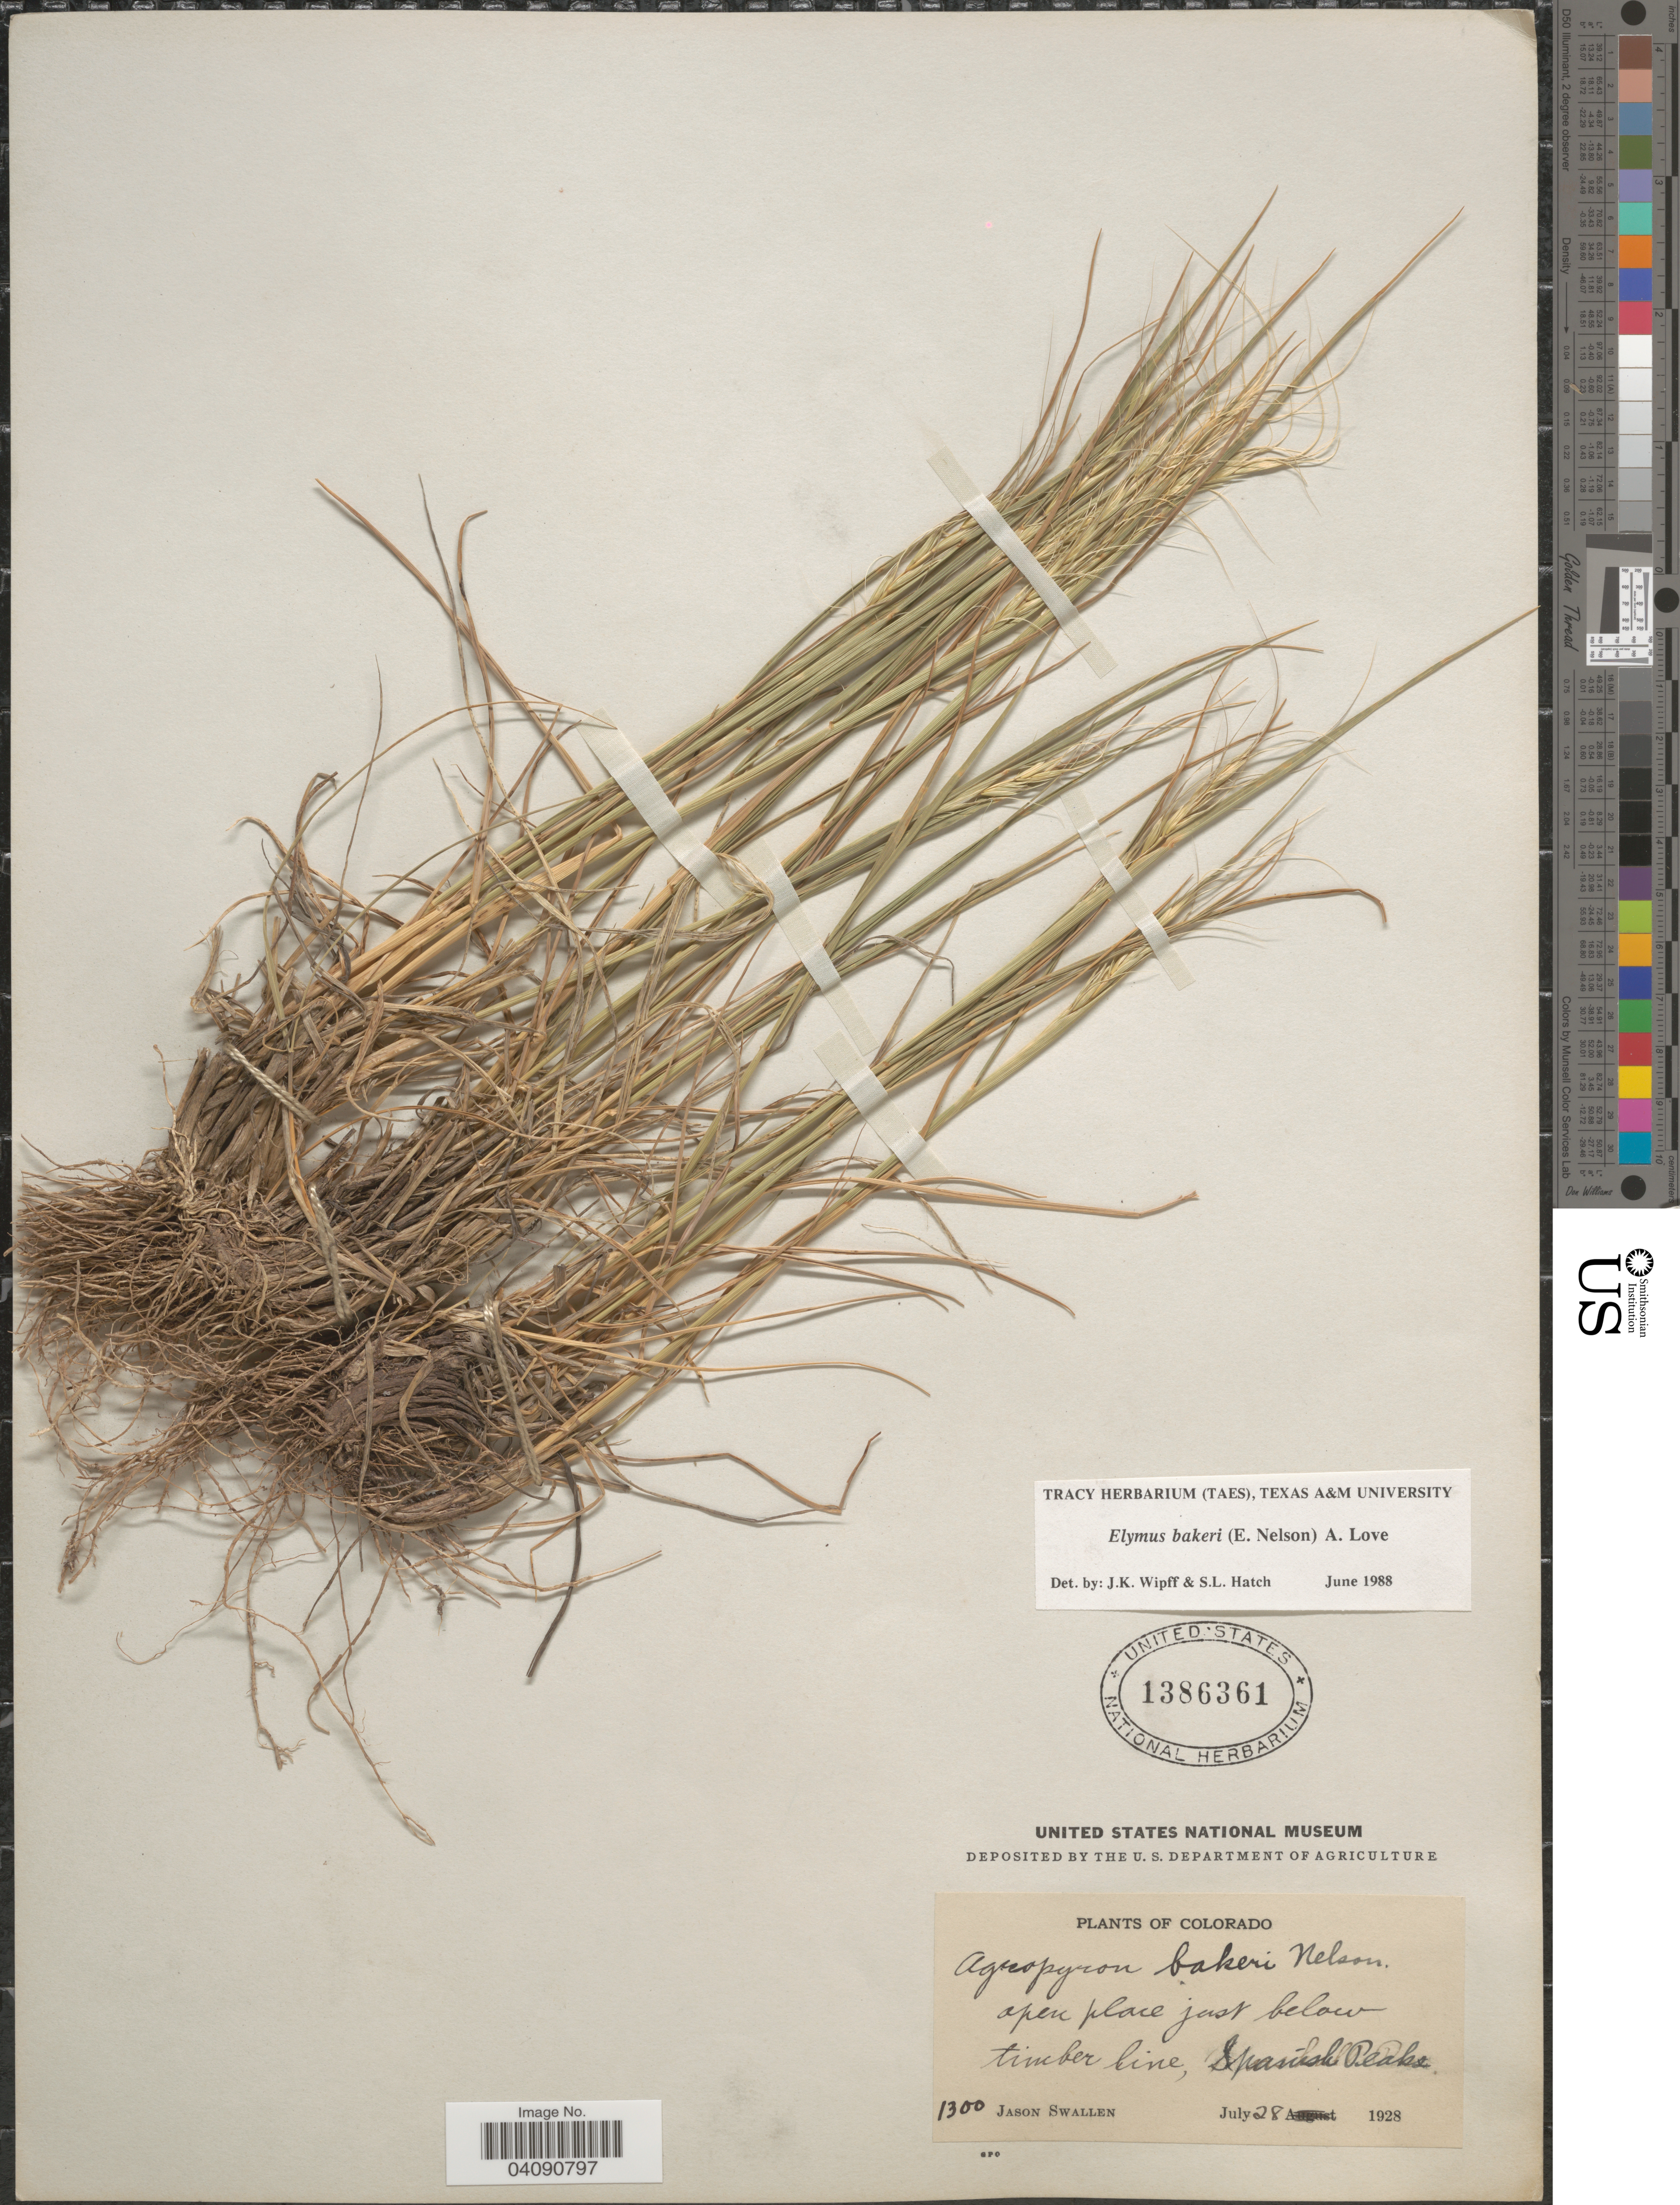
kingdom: Plantae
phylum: Tracheophyta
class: Liliopsida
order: Poales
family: Poaceae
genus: Elymus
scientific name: Elymus bakeri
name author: (E.E. Nelson) Á. Löve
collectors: J. R. Swallen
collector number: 1300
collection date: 1928-07-28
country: United States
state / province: Colorado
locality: Open place just below timber line, Spanish Peaks.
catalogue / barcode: US 1386361